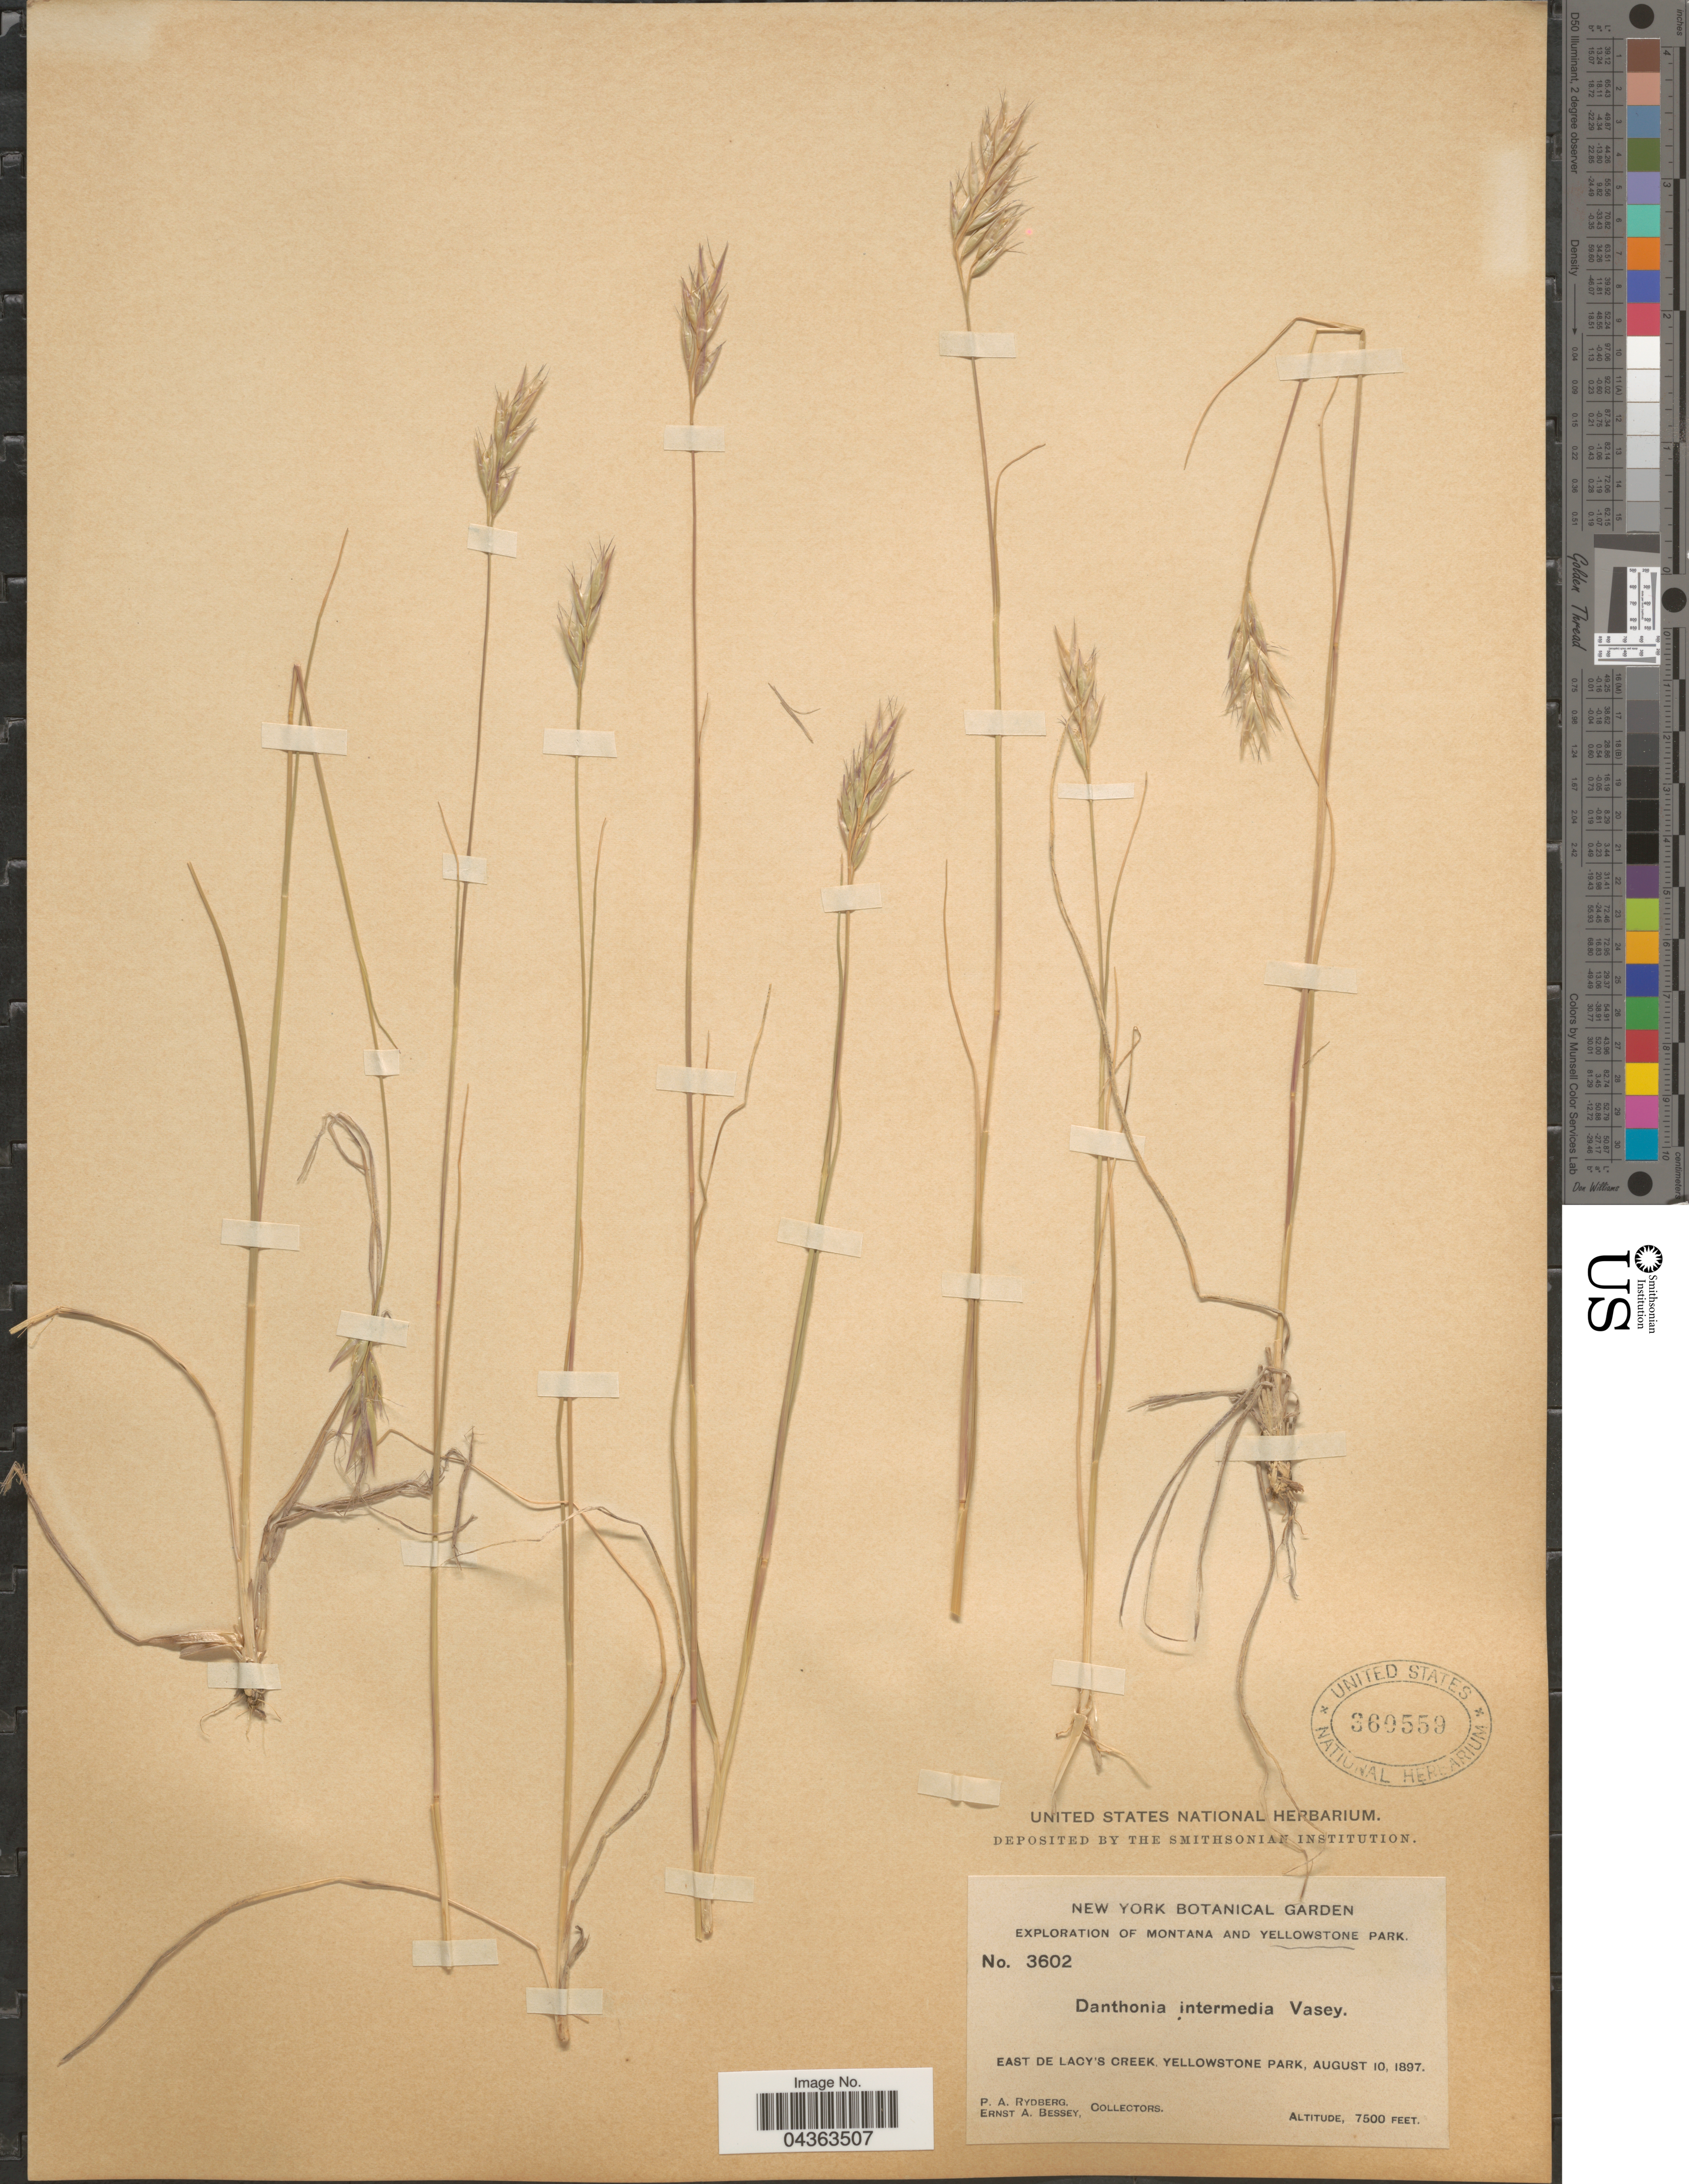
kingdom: Plantae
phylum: Tracheophyta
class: Liliopsida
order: Poales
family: Poaceae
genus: Danthonia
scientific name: Danthonia intermedia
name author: Vasey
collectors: P. A. Rydberg & E. A. Bessey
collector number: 3602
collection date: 1897-08-10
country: United States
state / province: Montana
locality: Exploration of Montana and Yellowstone Park. East de Lacy's Creek, Yellowstone Park.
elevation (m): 2286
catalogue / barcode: US 360559